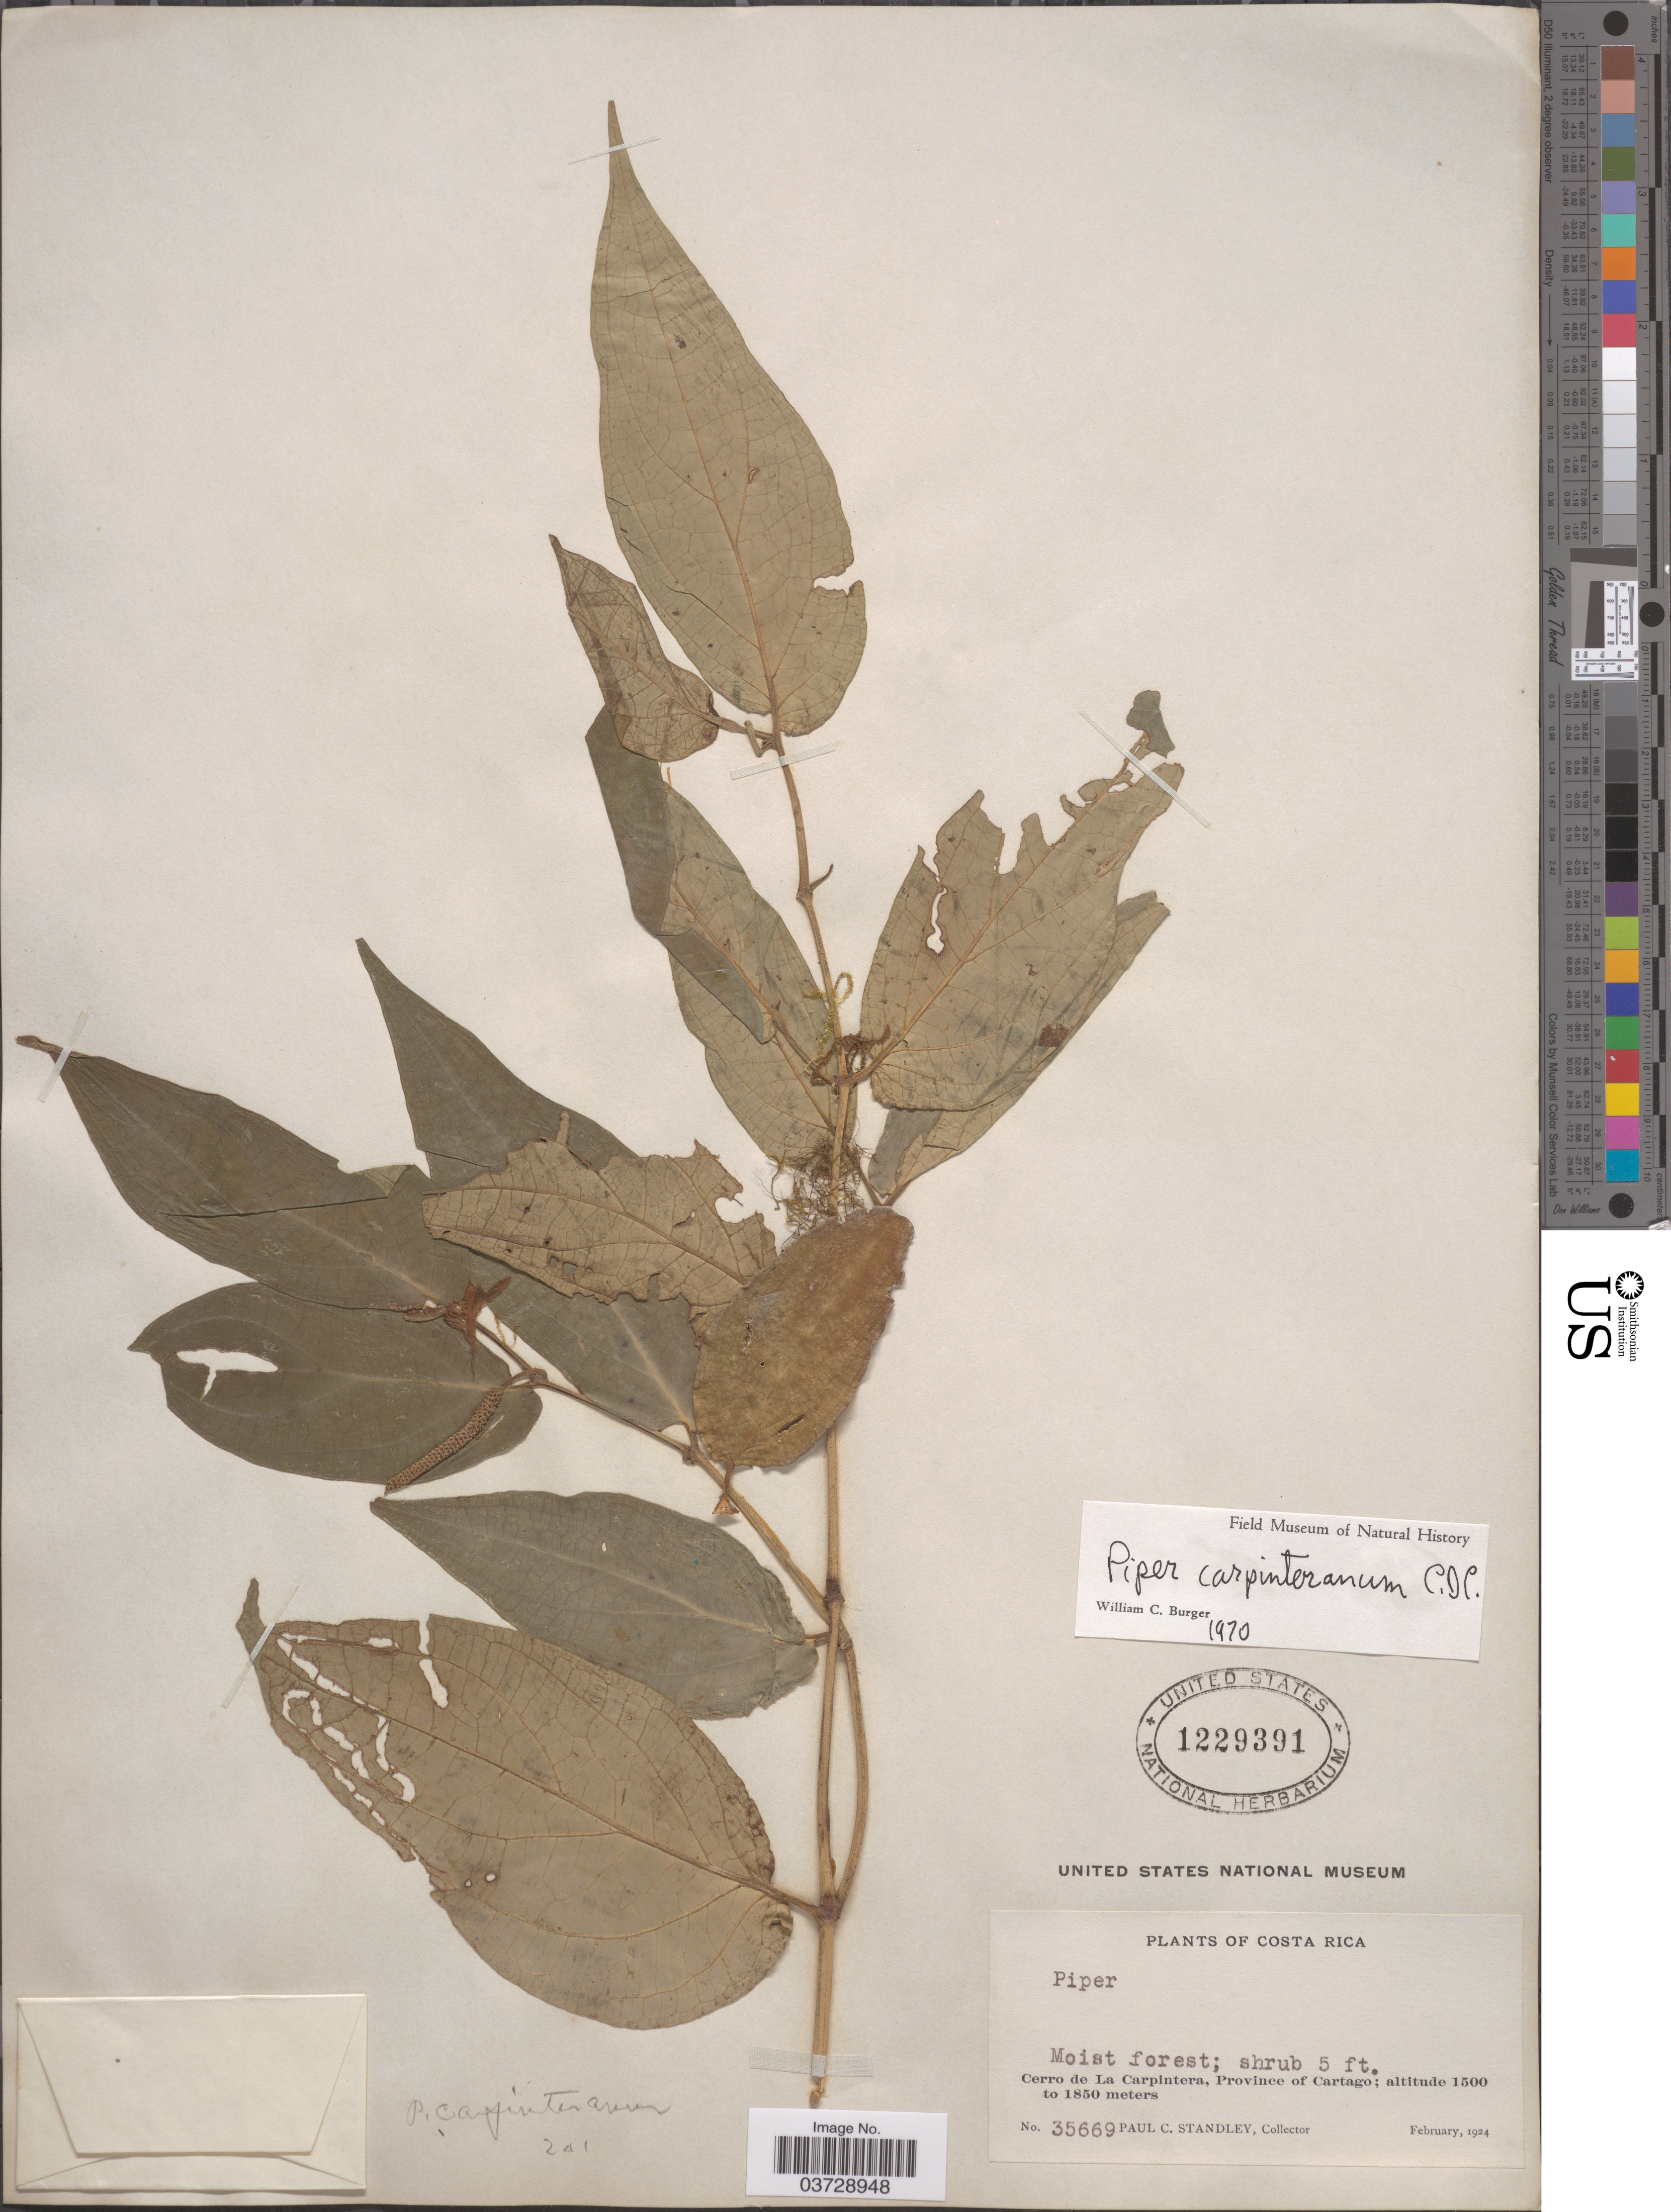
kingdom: Plantae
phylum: Tracheophyta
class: Magnoliopsida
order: Piperales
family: Piperaceae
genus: Piper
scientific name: Piper carpinteranum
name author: C. DC.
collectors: P. C. Standley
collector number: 35669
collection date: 1924-02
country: Costa Rica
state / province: Cartago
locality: Cerro de La Carpintera.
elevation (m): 1500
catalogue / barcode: US 1229391